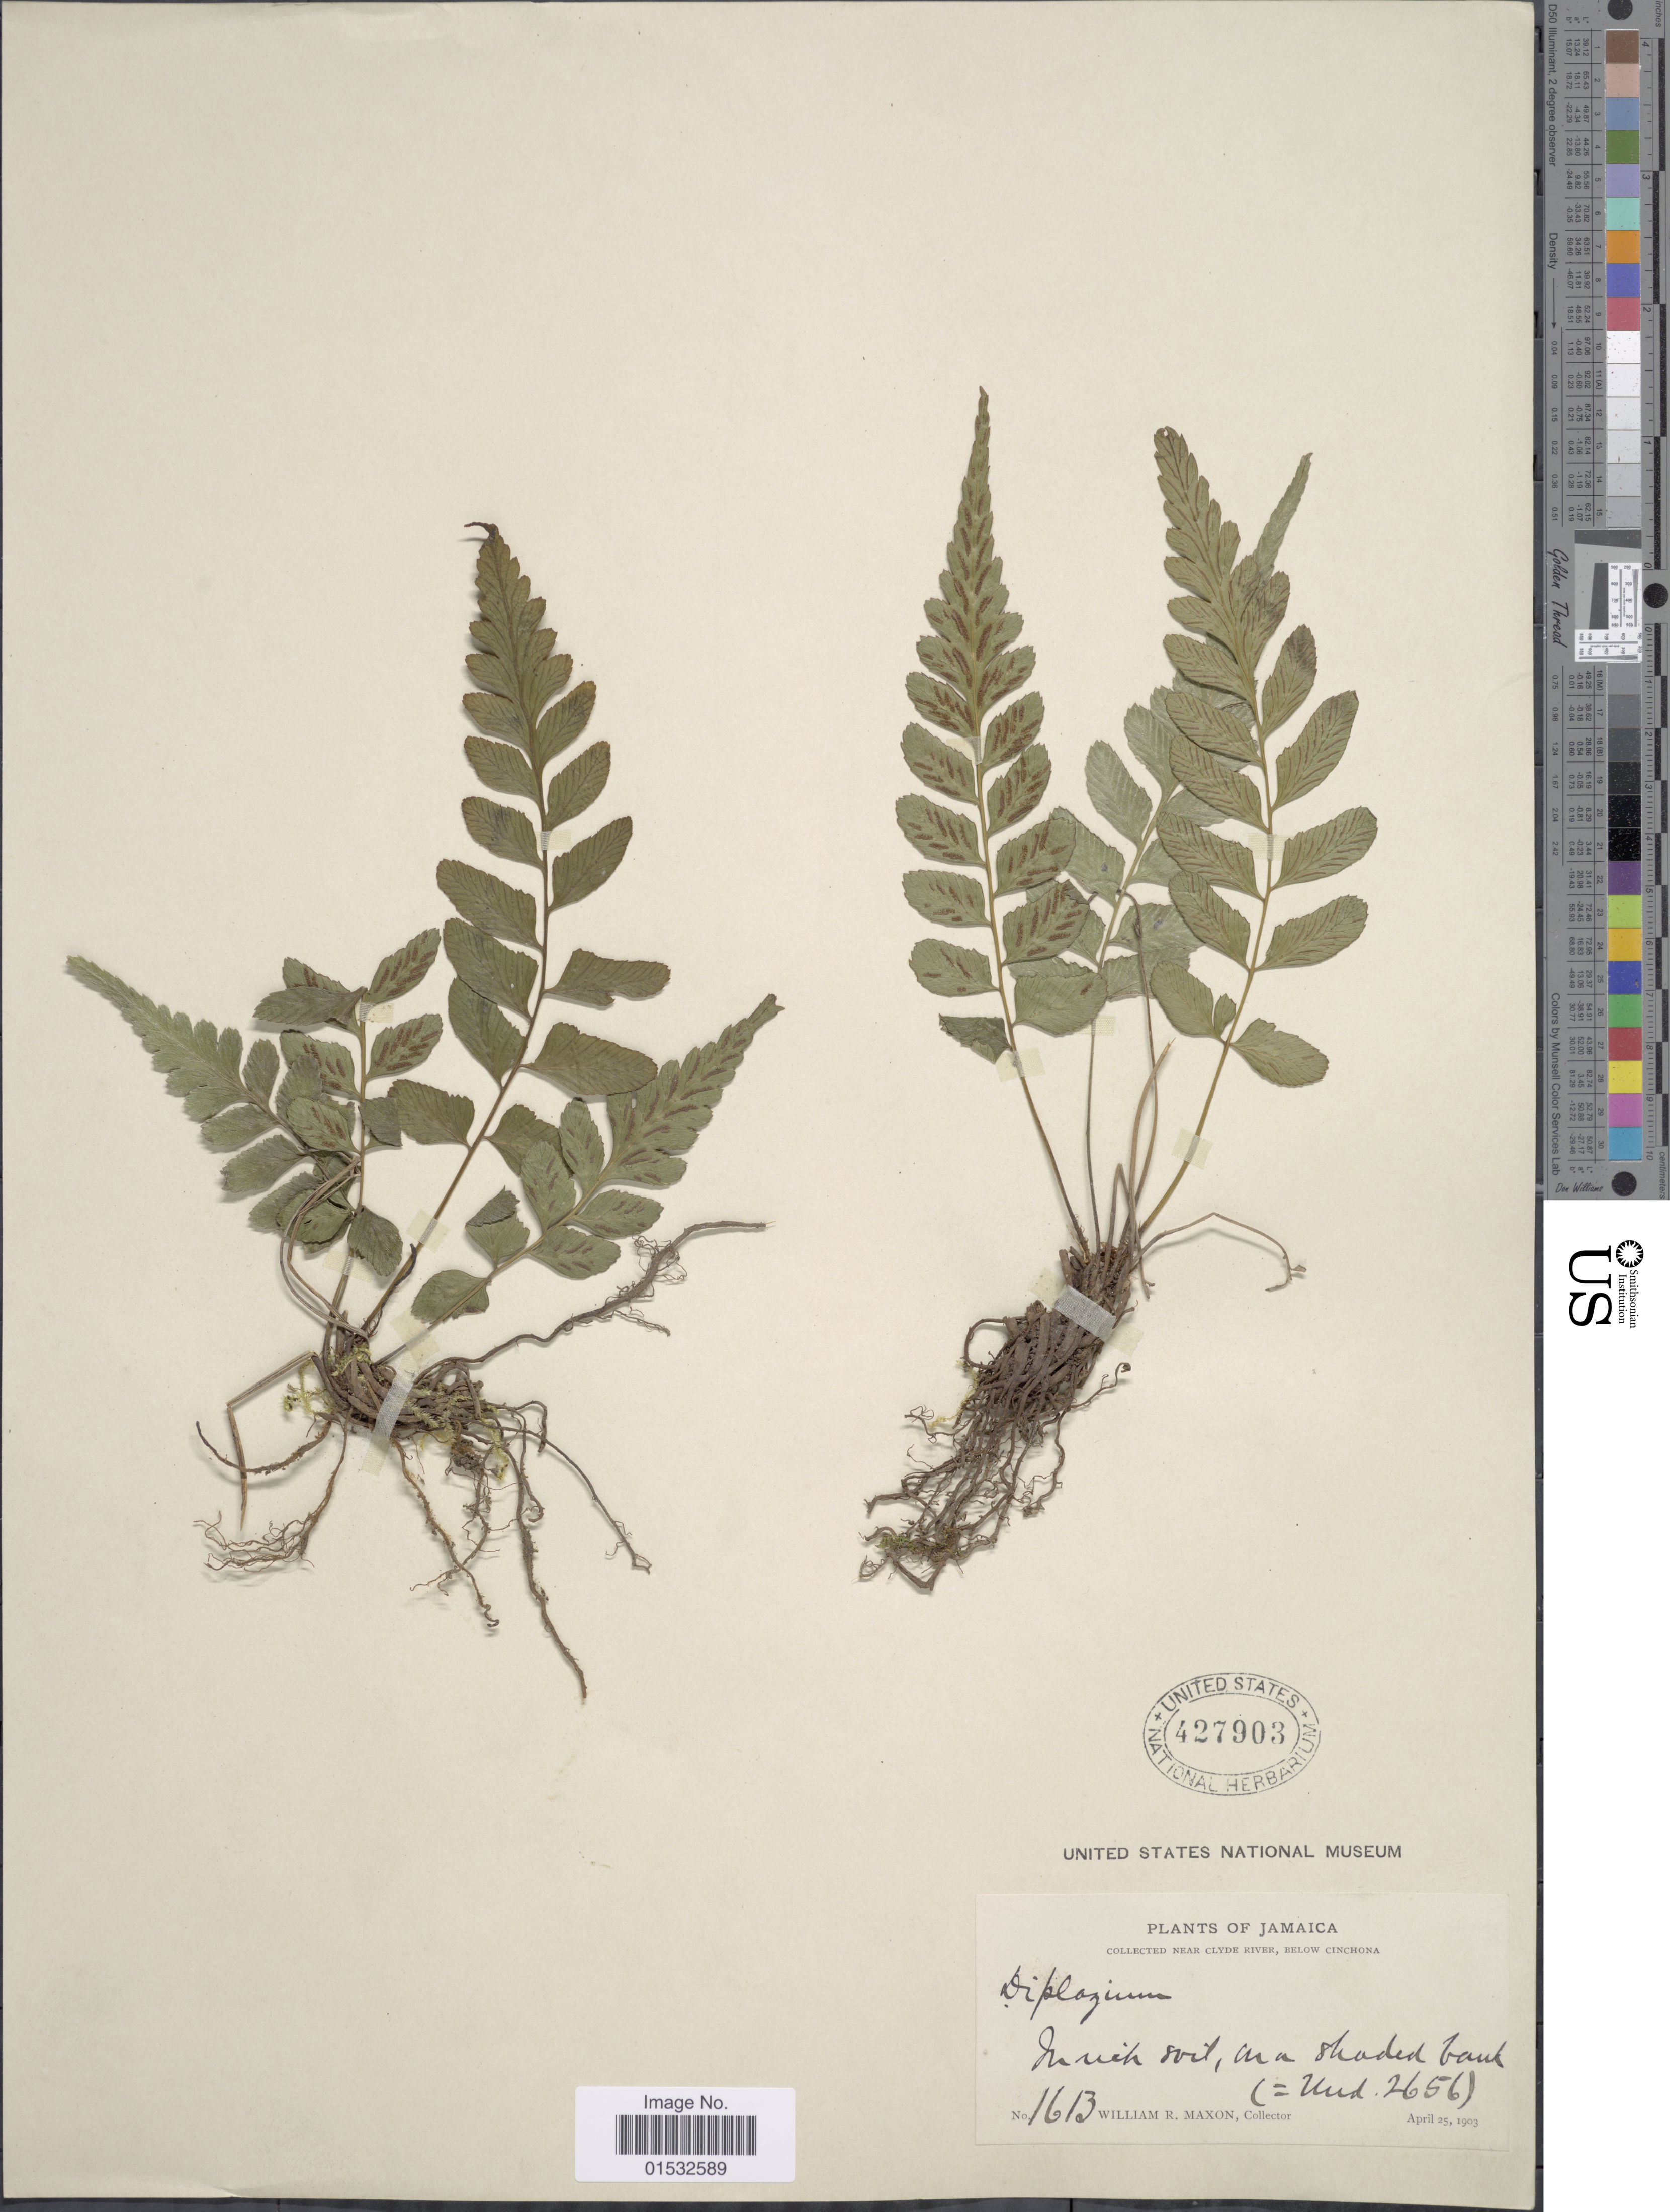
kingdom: Plantae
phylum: Tracheophyta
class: Polypodiopsida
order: Polypodiales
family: Athyriaceae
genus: Diplazium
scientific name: Diplazium unilobum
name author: (Poir.) Hieron.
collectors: W. R. Maxon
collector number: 1613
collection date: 1903-04-25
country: Jamaica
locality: Near Clyde River, below Cinchona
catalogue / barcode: US 427903